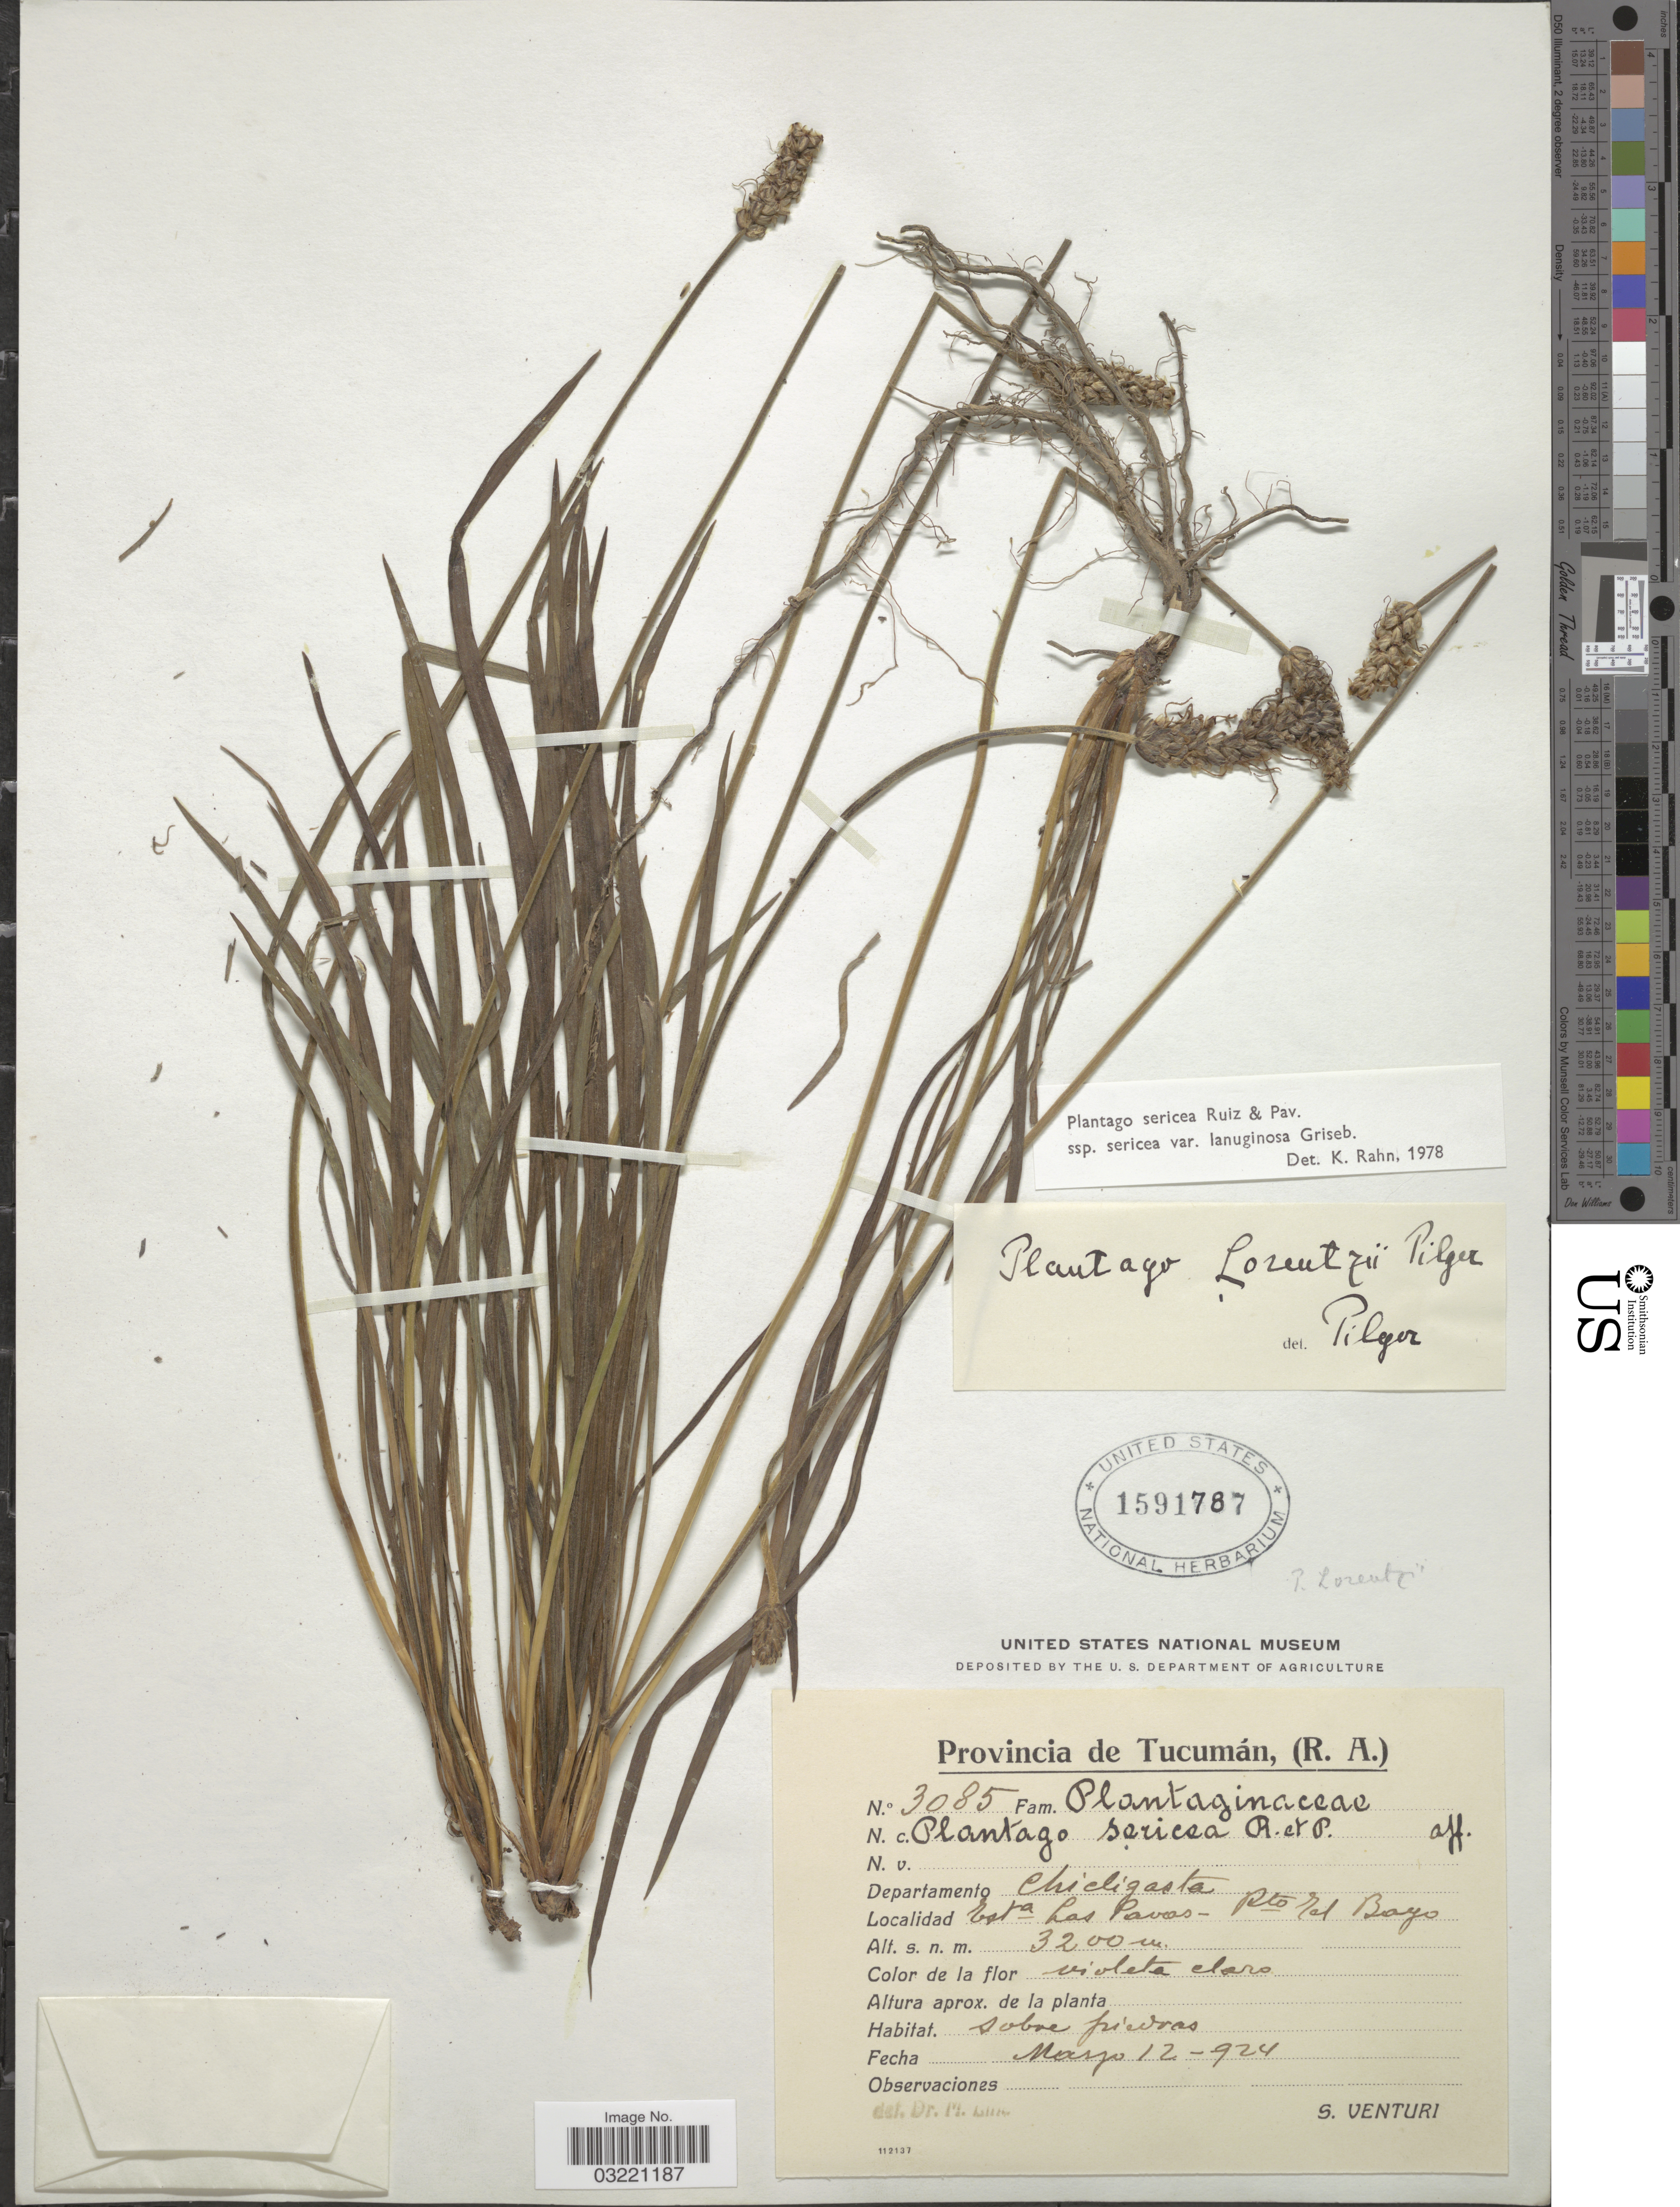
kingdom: Plantae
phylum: Tracheophyta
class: Magnoliopsida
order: Lamiales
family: Plantaginaceae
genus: Plantago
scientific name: Plantago sericea var. lanuginosa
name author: Griseb.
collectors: S. Venturi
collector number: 3085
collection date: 1924-03-12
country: Argentina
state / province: Tucuman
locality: Departamento Chicligasta, Esta Las Pavas - Pto del Bayo.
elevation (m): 3200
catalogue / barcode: US 1591787